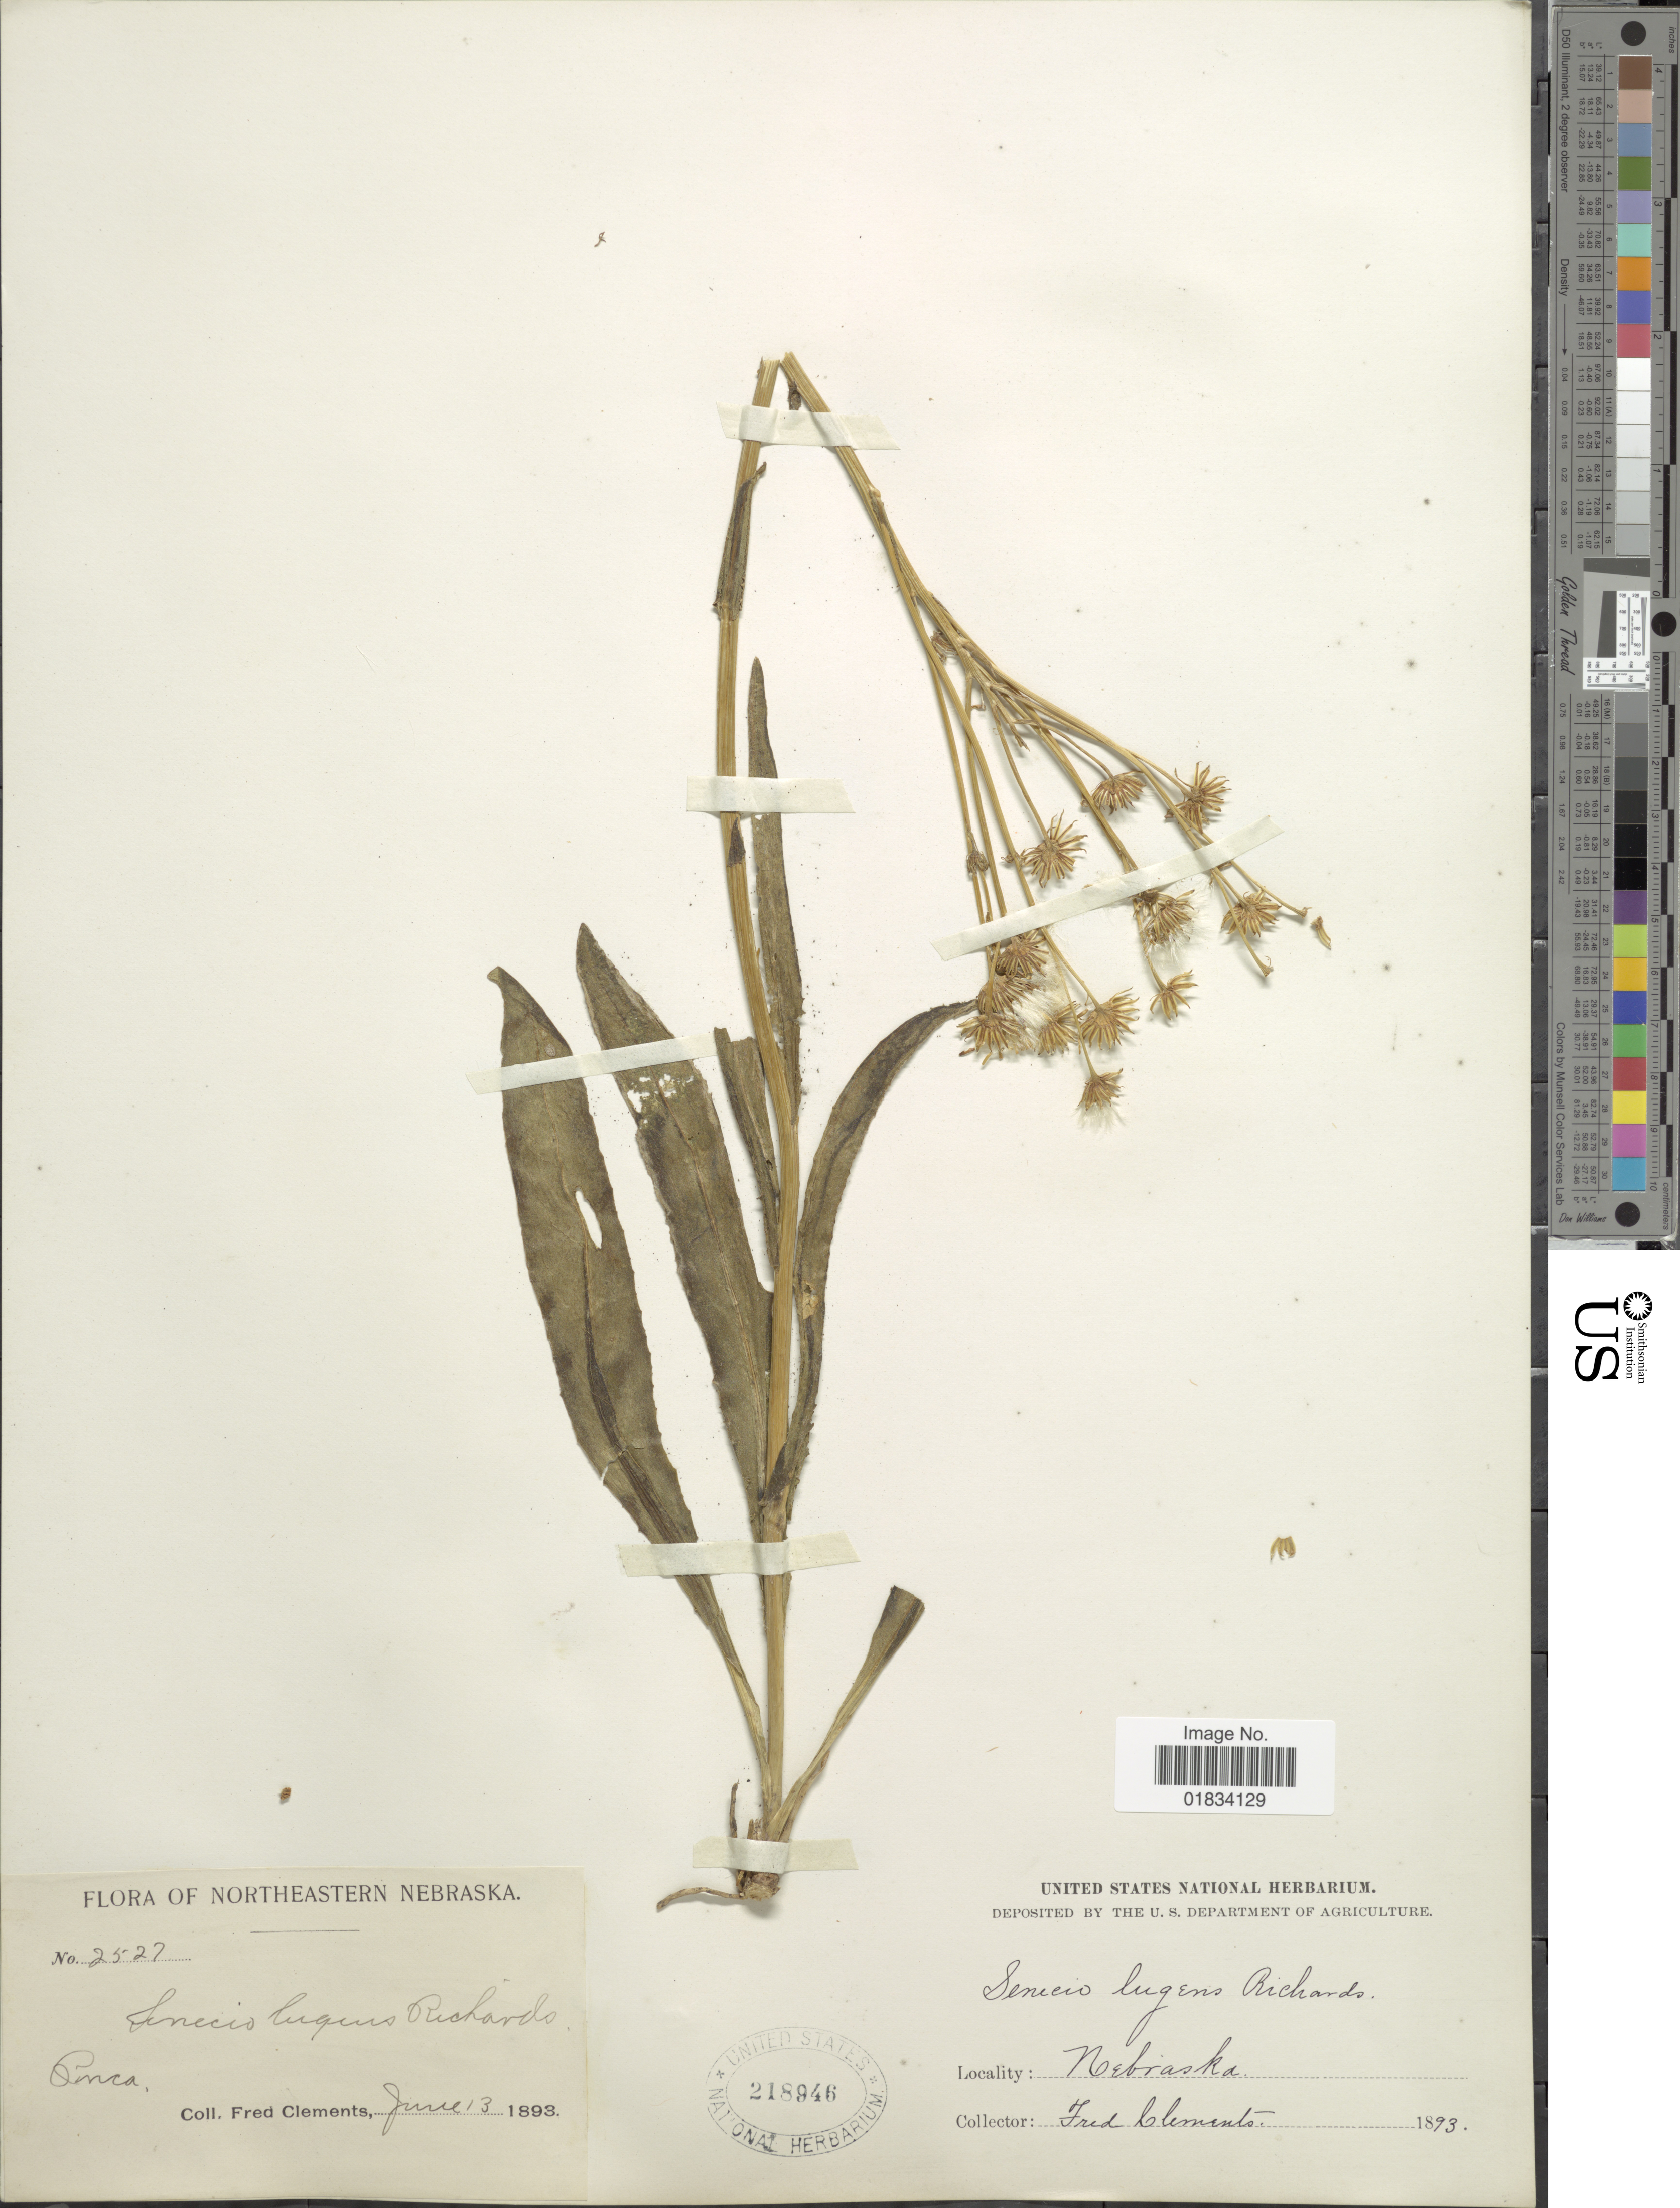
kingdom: Plantae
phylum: Tracheophyta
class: Magnoliopsida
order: Asterales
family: Asteraceae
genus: Senecio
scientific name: Senecio integerrimus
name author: Nutt.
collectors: F. E. Clements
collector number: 2527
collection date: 1893-06-13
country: United States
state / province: Nebraska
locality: Northeastern Nebraska, Ponca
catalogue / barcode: US 218946